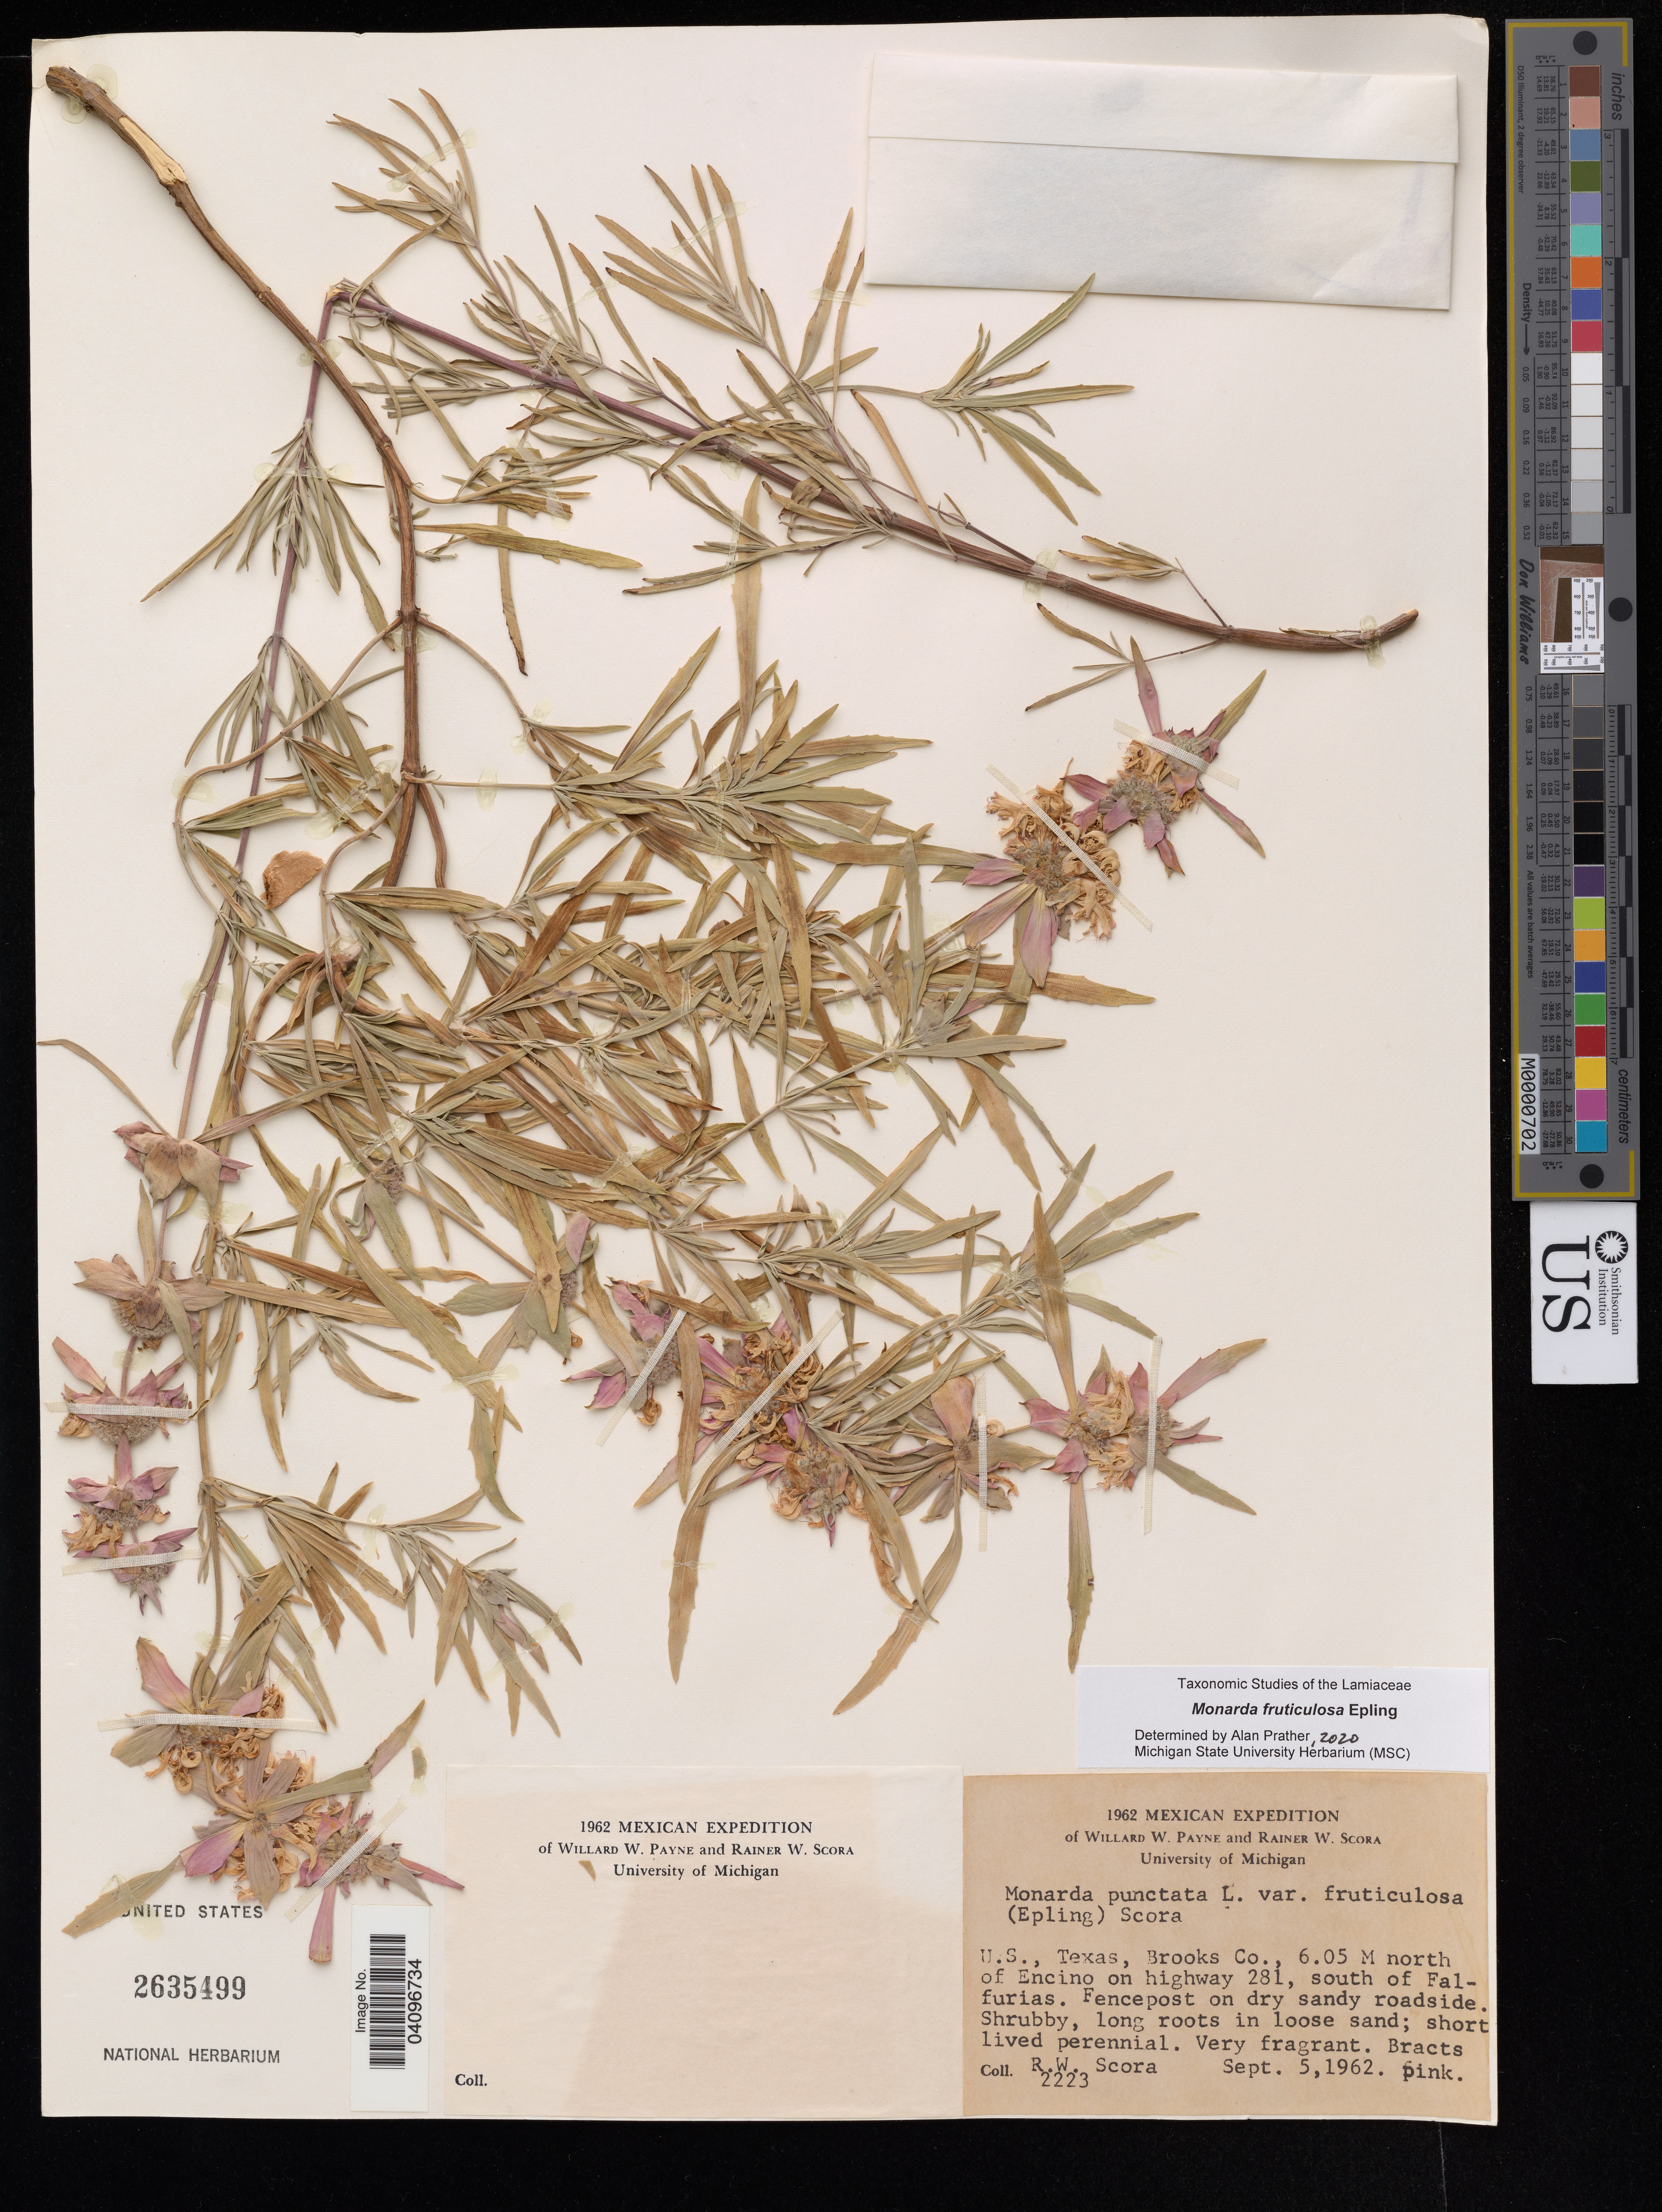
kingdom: Plantae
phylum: Tracheophyta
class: Magnoliopsida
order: Lamiales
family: Lamiaceae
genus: Monarda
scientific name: Monarda fruticulosa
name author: Epling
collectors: R. Scora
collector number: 2223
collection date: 1962-09-05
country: United States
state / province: Texas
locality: U.S., Texas, Brooks Co., 6.05 M north of Encino on highway 281, south of Falfurias. Fencepost on dry sandy roadside.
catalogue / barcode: US 2635499